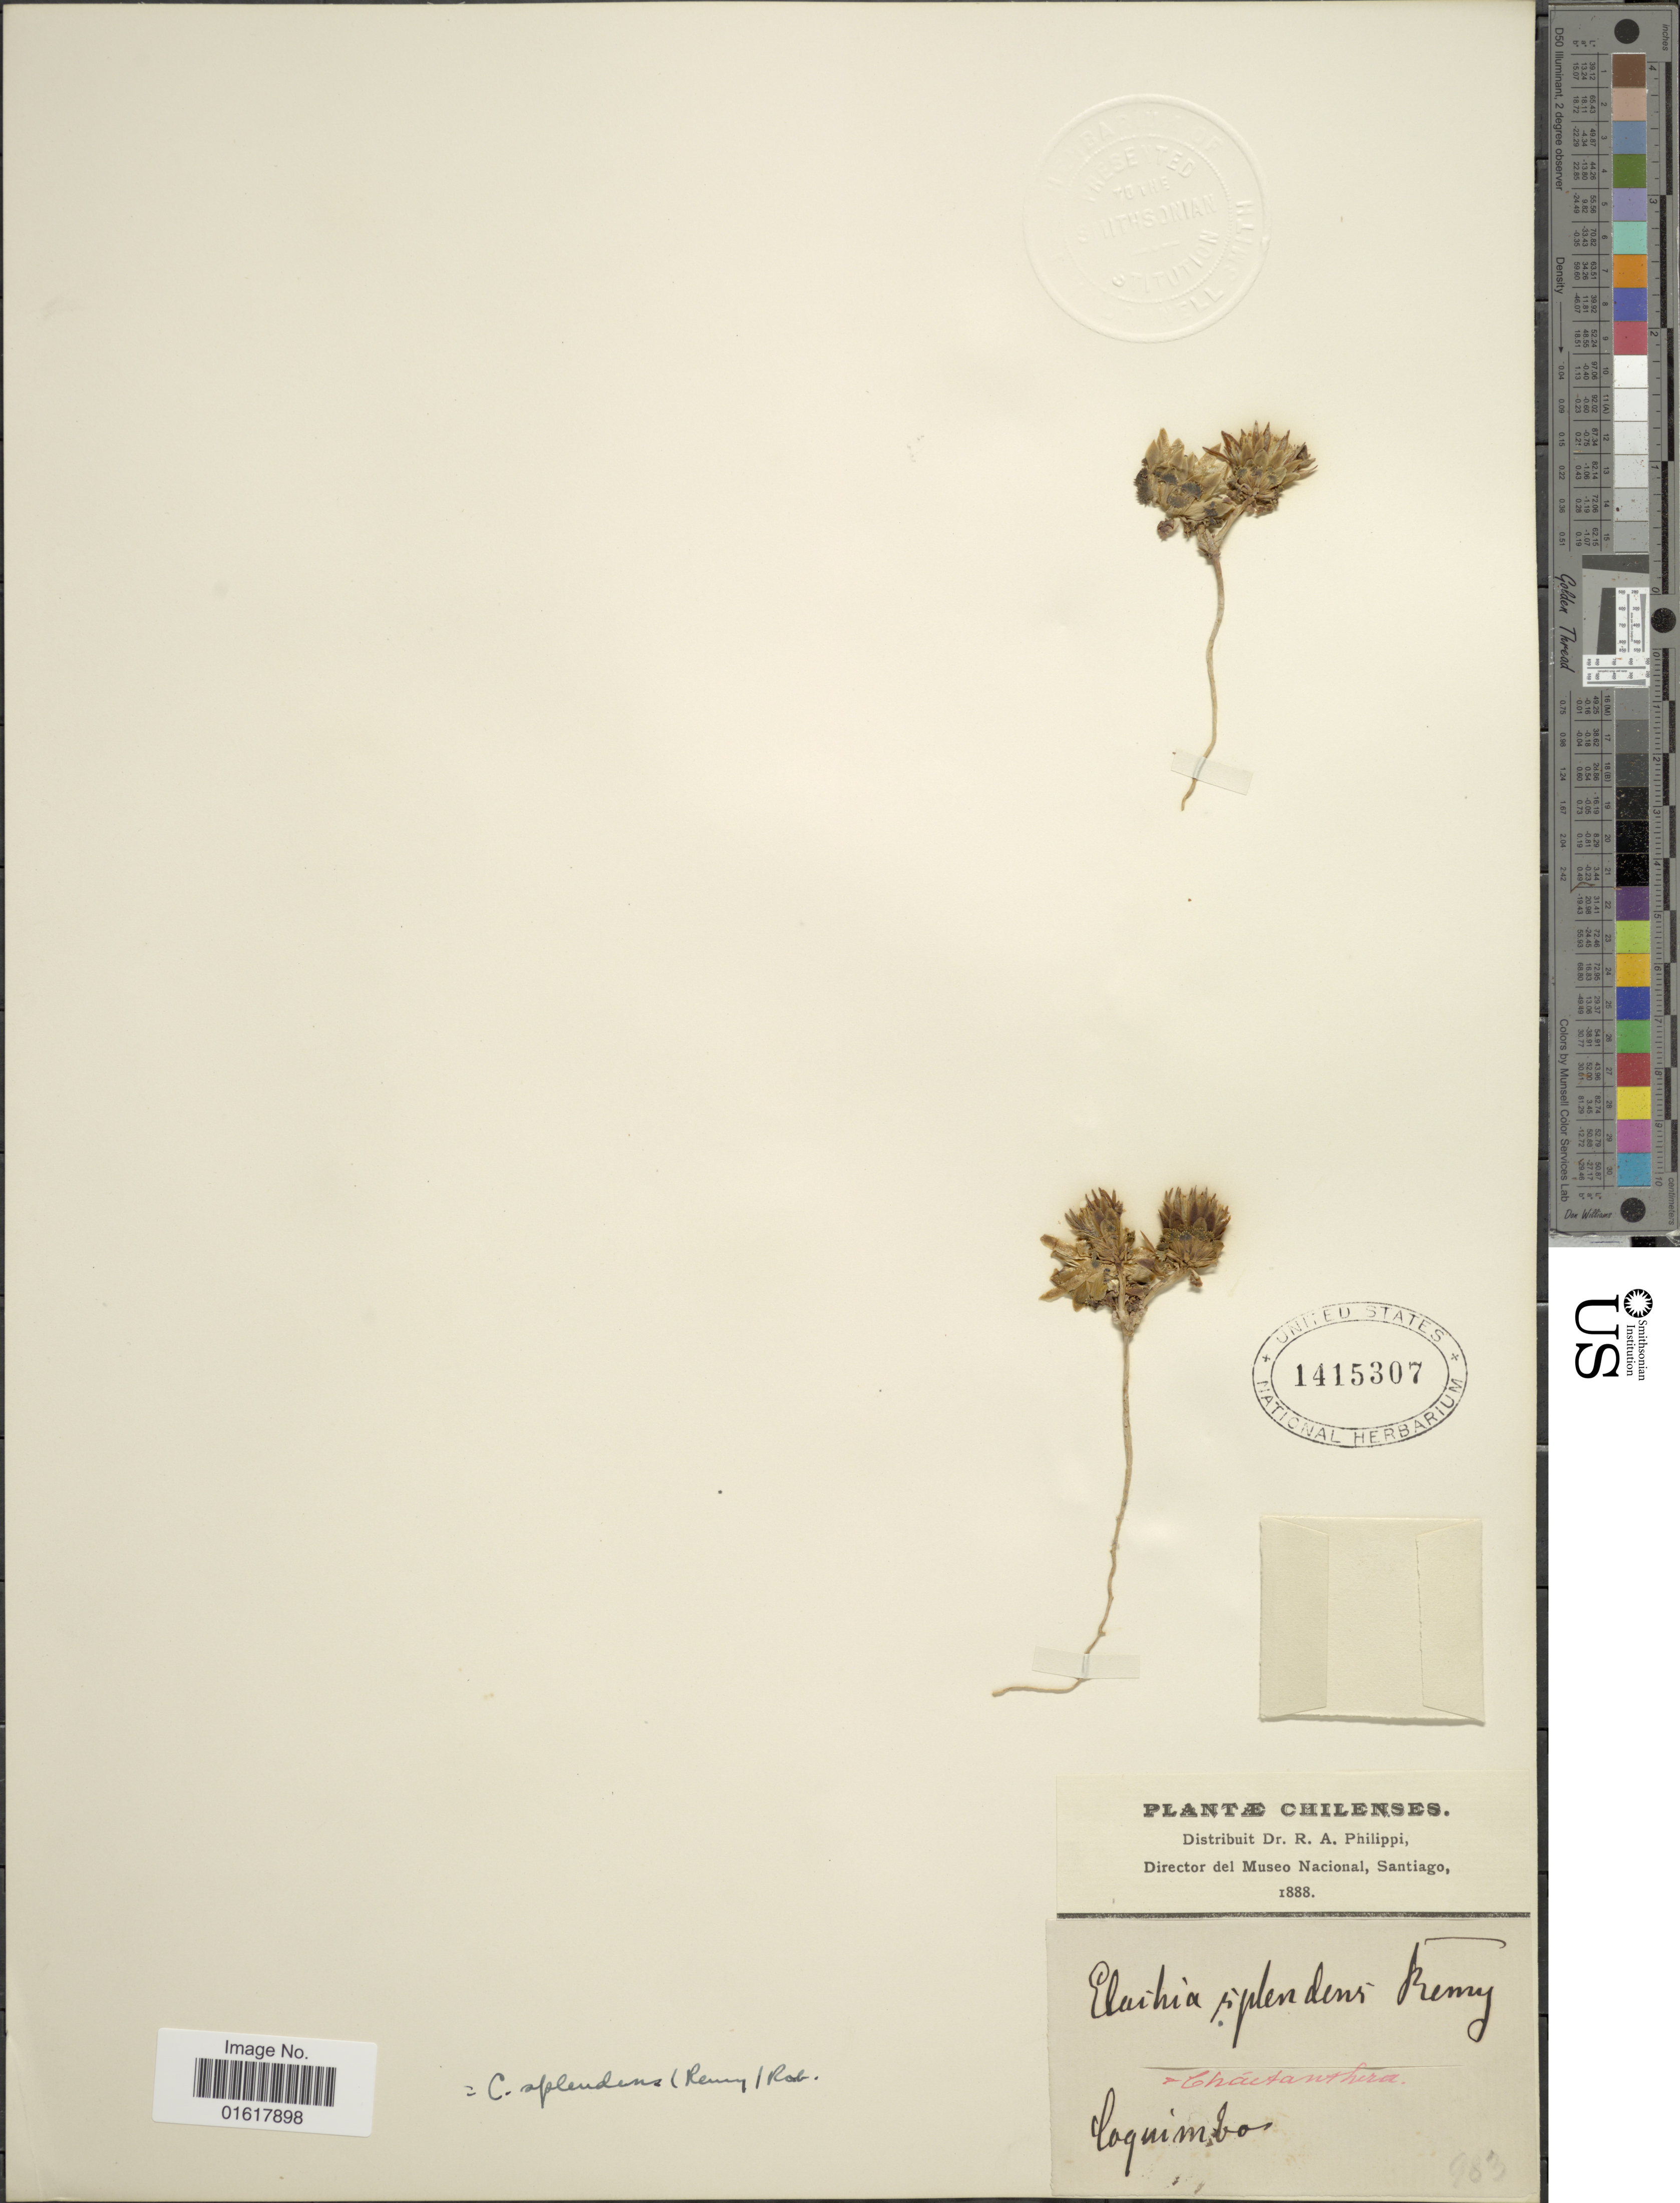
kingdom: Plantae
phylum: Tracheophyta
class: Magnoliopsida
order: Asterales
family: Asteraceae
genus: Chaetanthera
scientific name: Chaetanthera splendens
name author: (J. Rémy) B.L. Rob.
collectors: R. A. Philippi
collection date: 1888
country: Chile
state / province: Coquimbo (IV)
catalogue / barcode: US 1415307